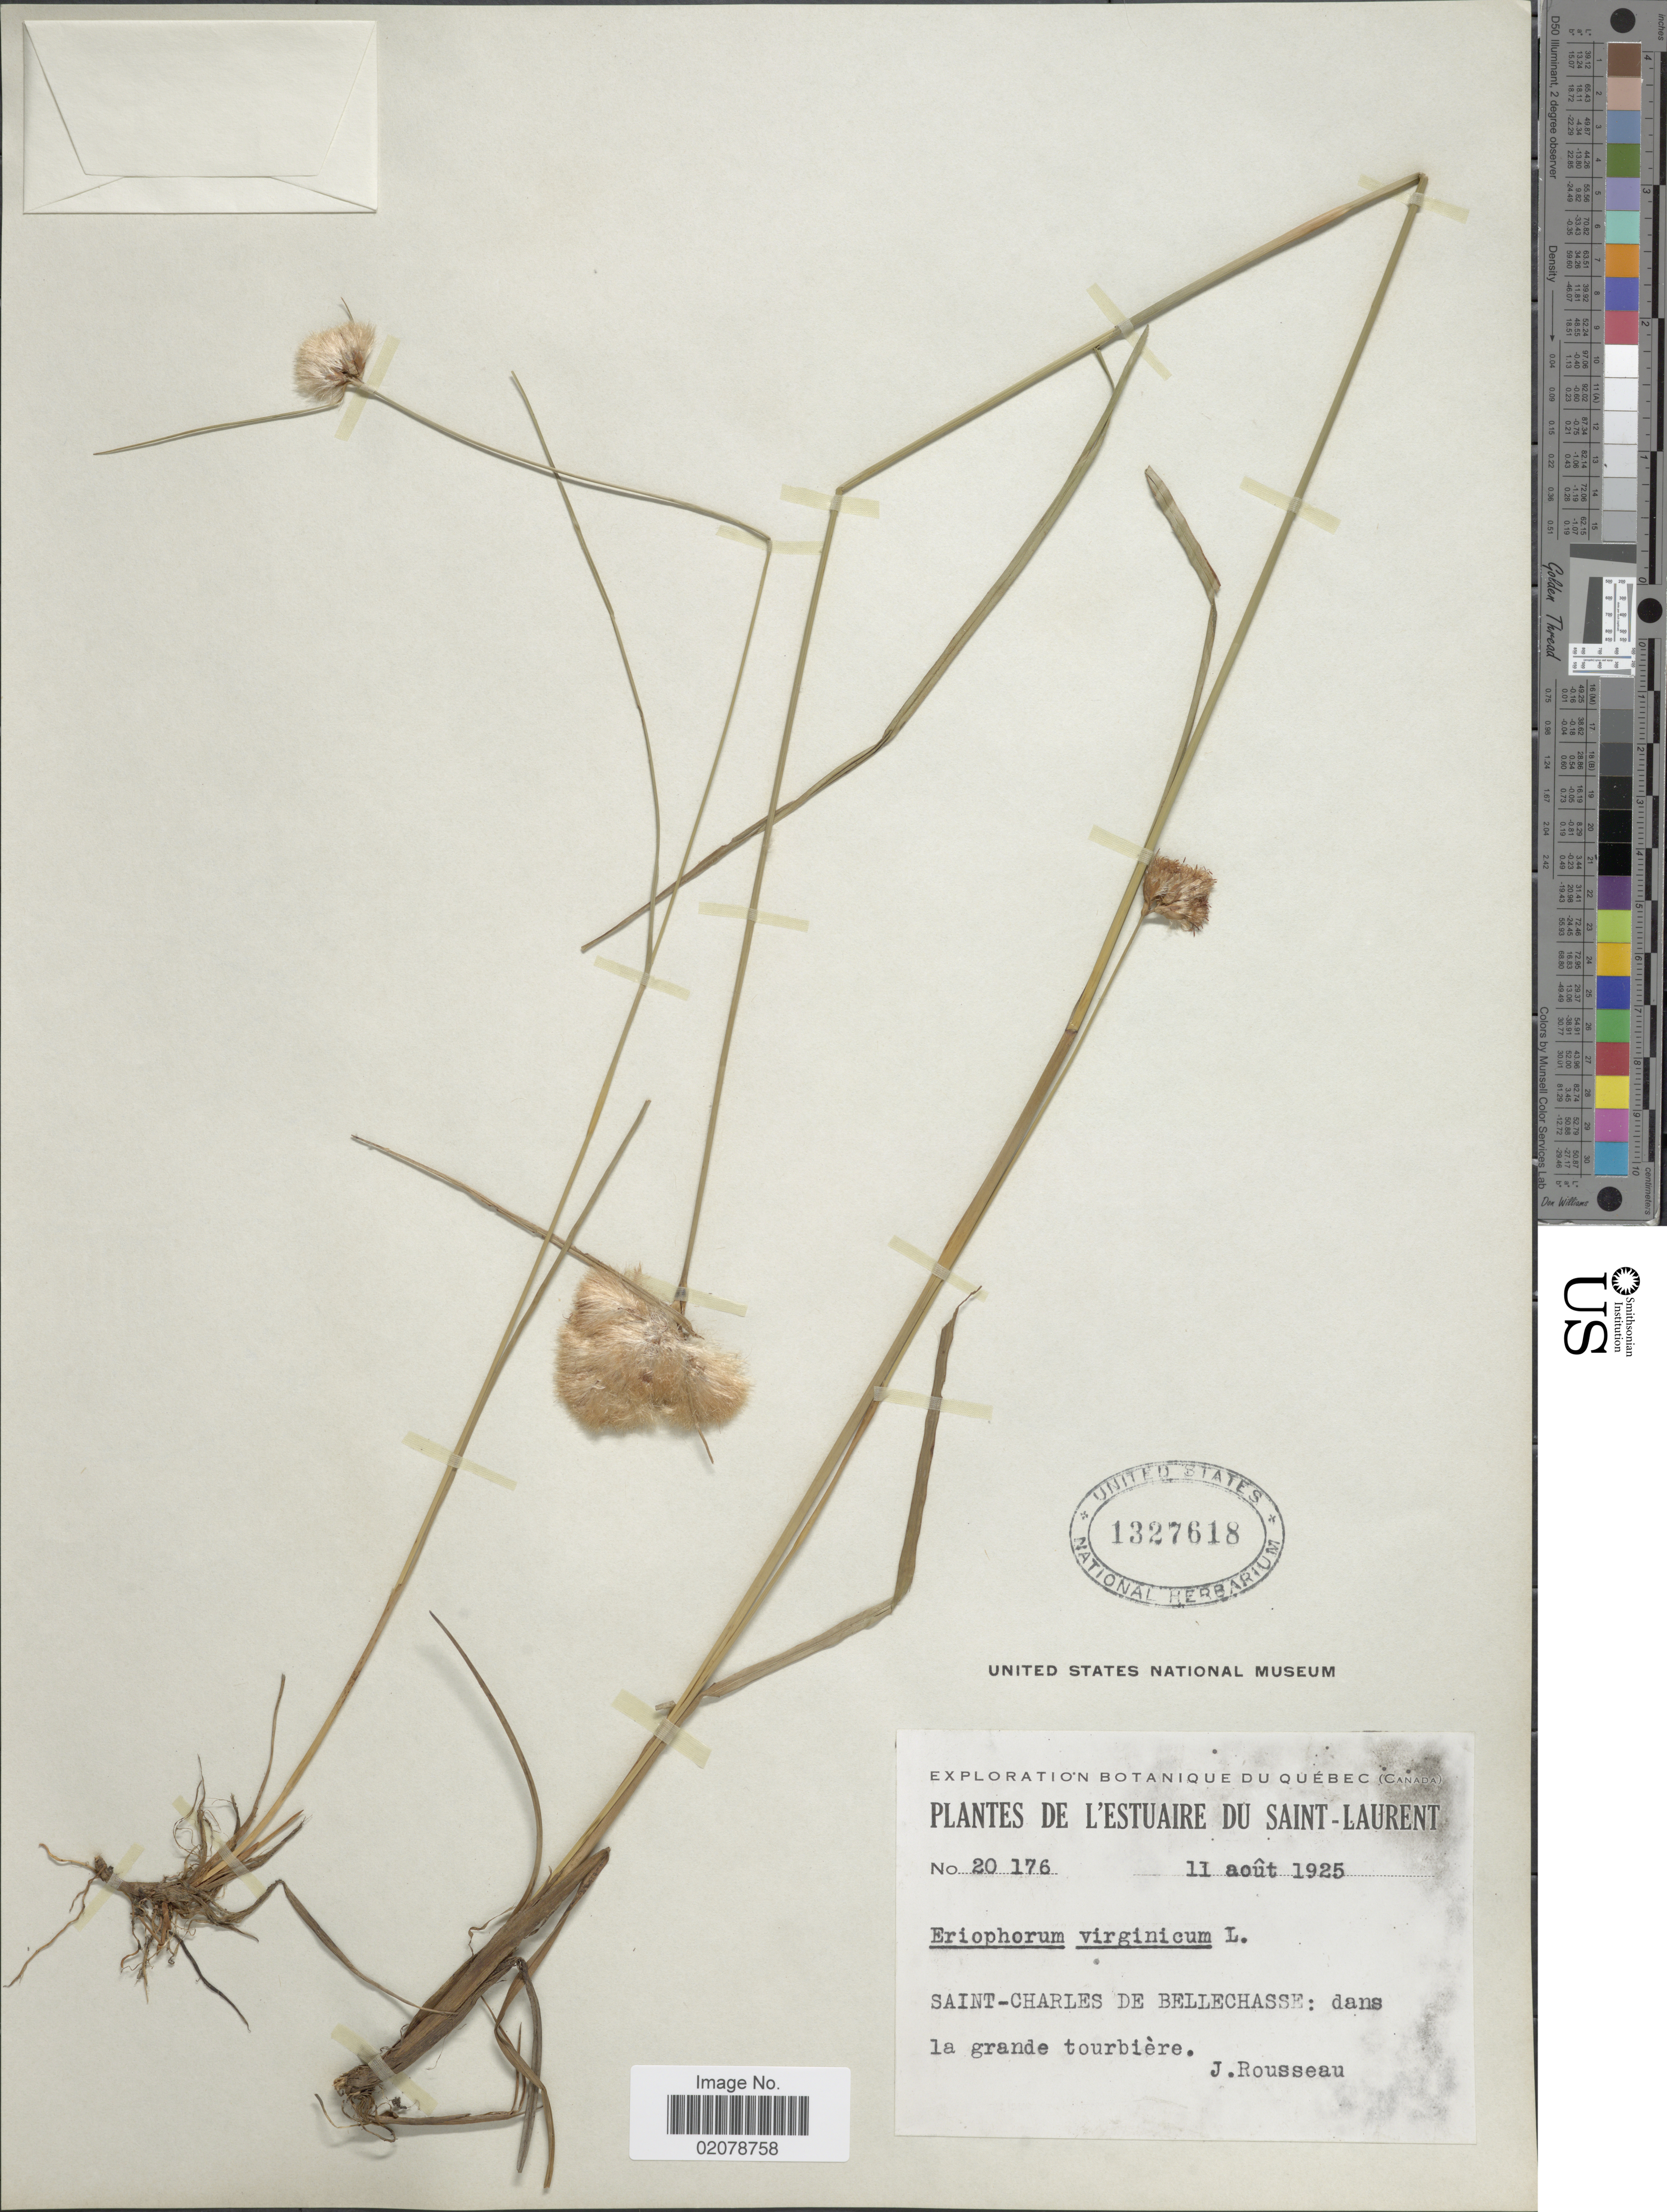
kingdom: Plantae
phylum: Tracheophyta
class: Liliopsida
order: Poales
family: Cyperaceae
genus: Eriophorum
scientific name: Eriophorum virginicum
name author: L.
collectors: J. Rousseau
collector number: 20176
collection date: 1925-08-11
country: Canada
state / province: Quebec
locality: L'Eastuaire du Saint-Laurent. Saint-Charles de Bellechasse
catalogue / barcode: US 1327618